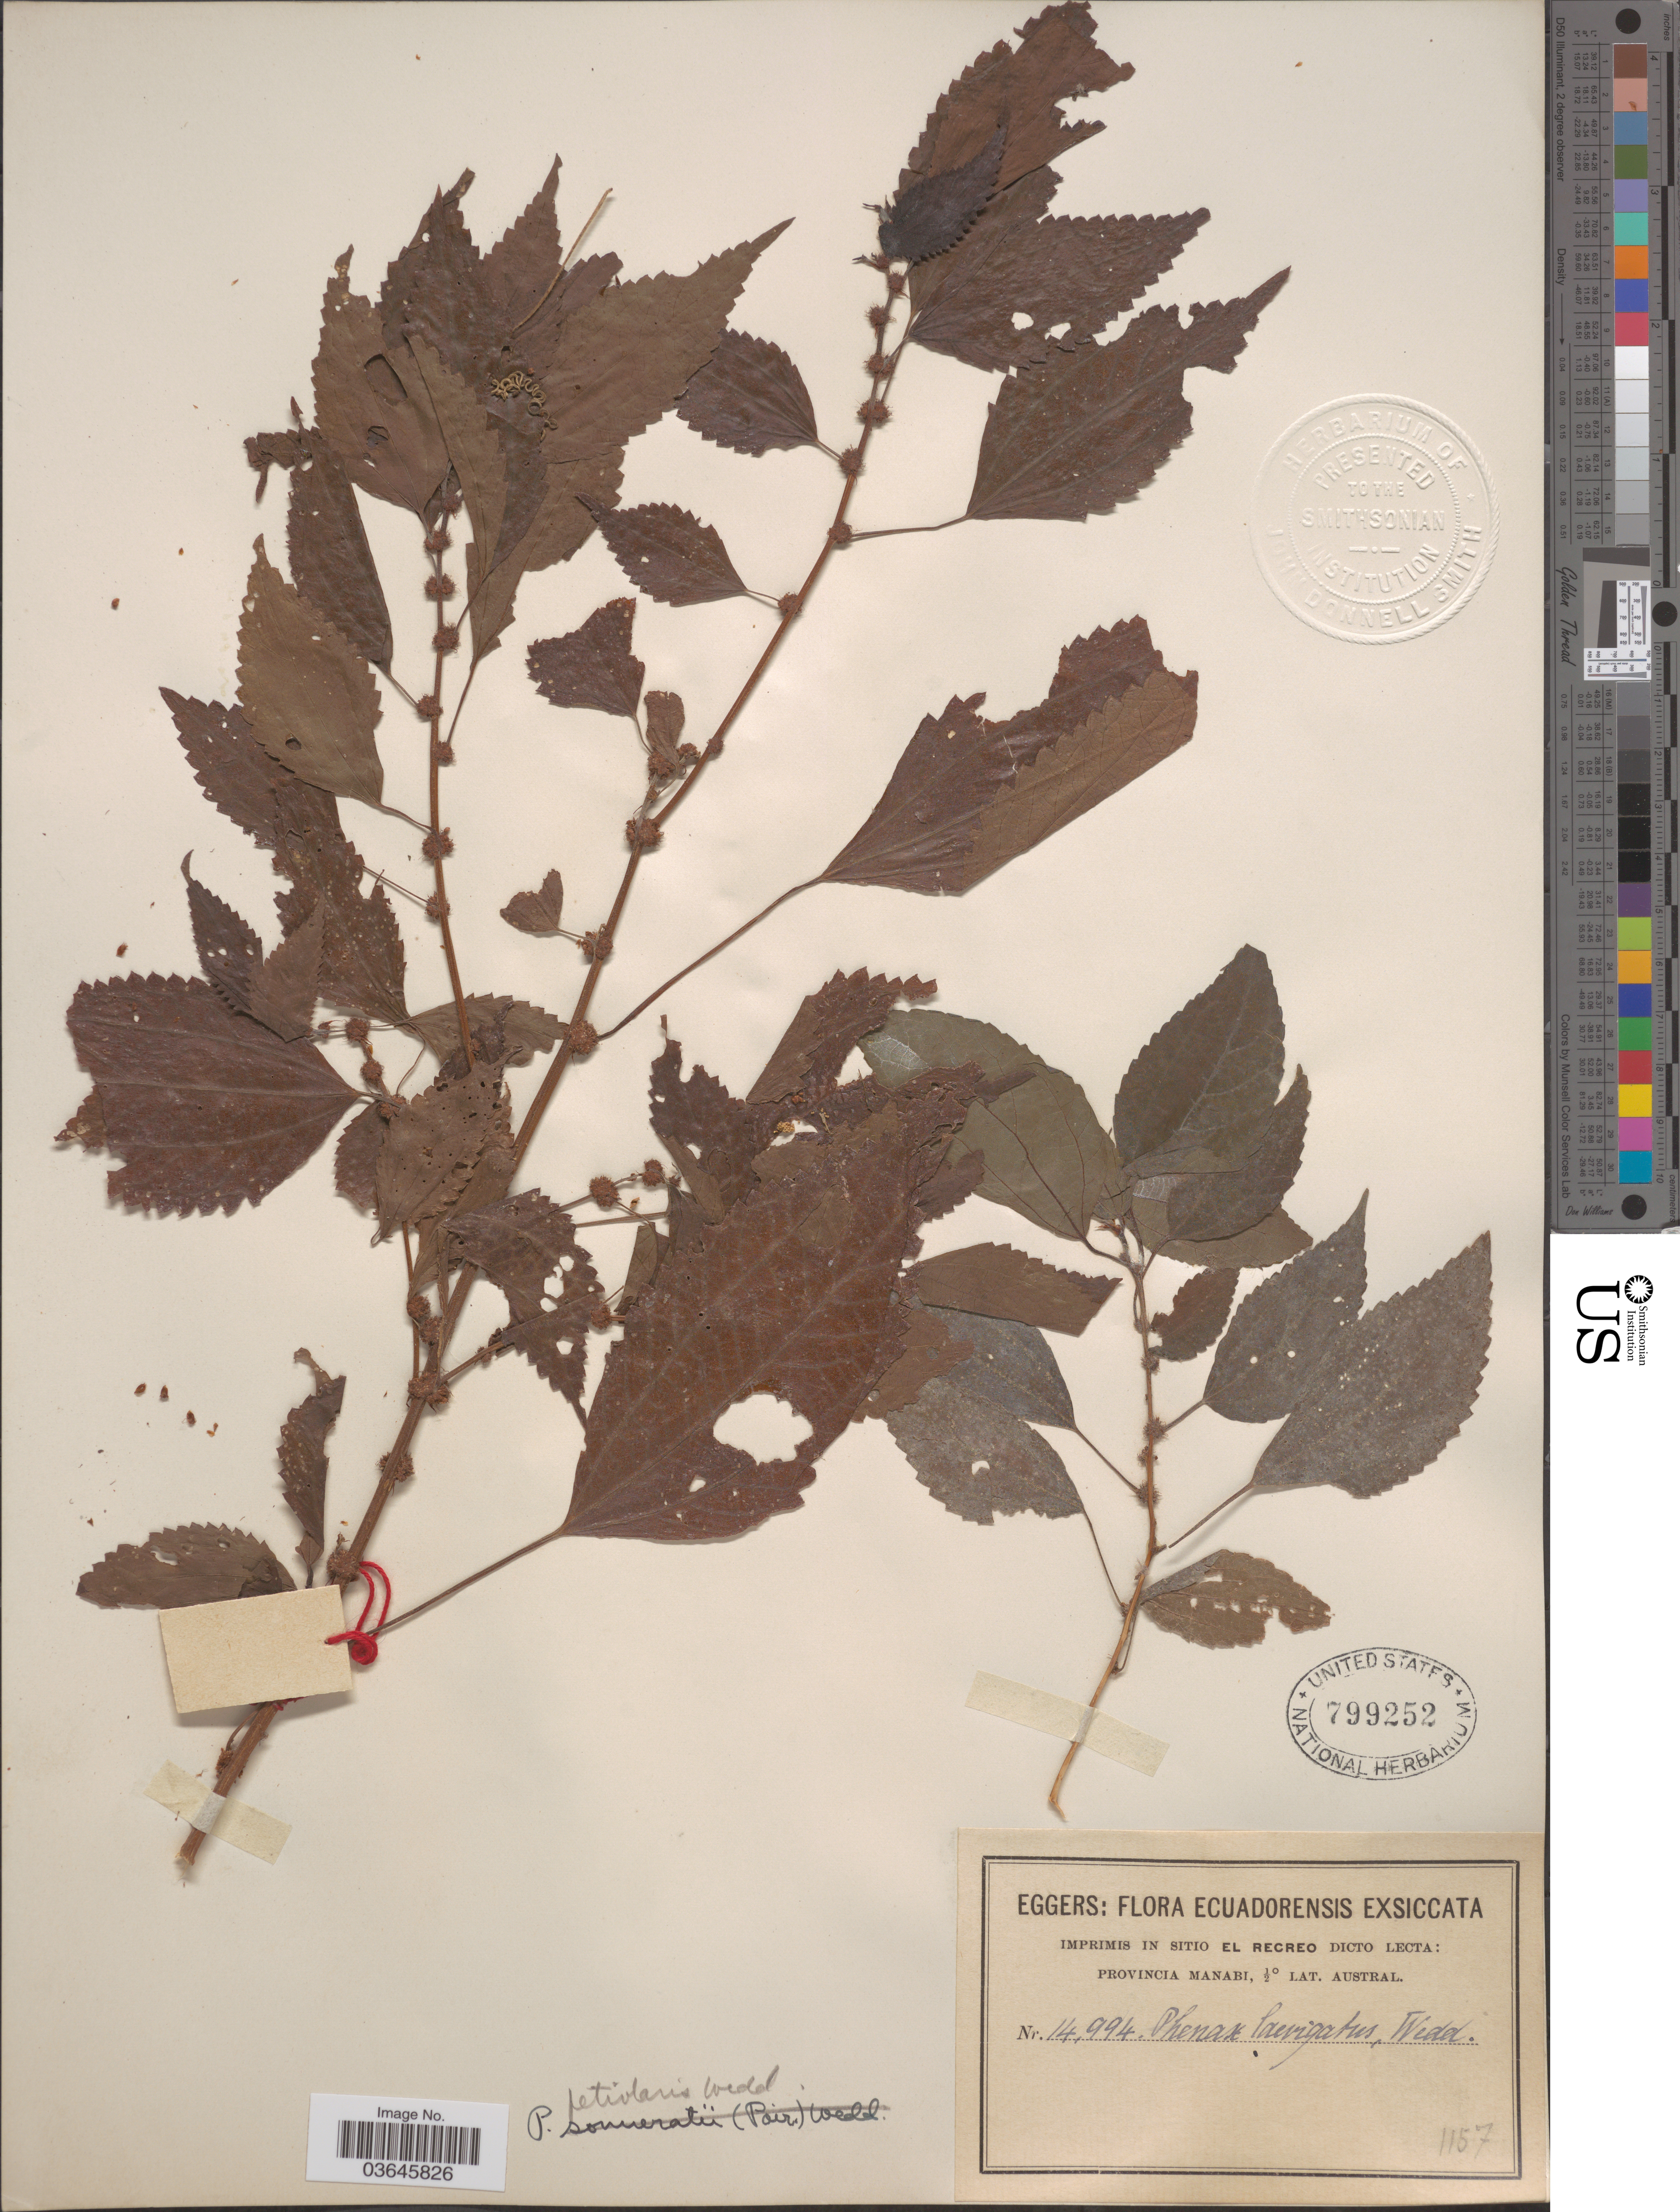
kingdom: Plantae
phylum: Tracheophyta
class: Magnoliopsida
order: Rosales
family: Urticaceae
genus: Phenax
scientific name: Phenax petiolaris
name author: Wedd.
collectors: -. Eggers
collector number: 14994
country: Ecuador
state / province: Manabí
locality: Imprimis in sitio El Recreo dicto lecta. Austral [unsure placement].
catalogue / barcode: US 799252